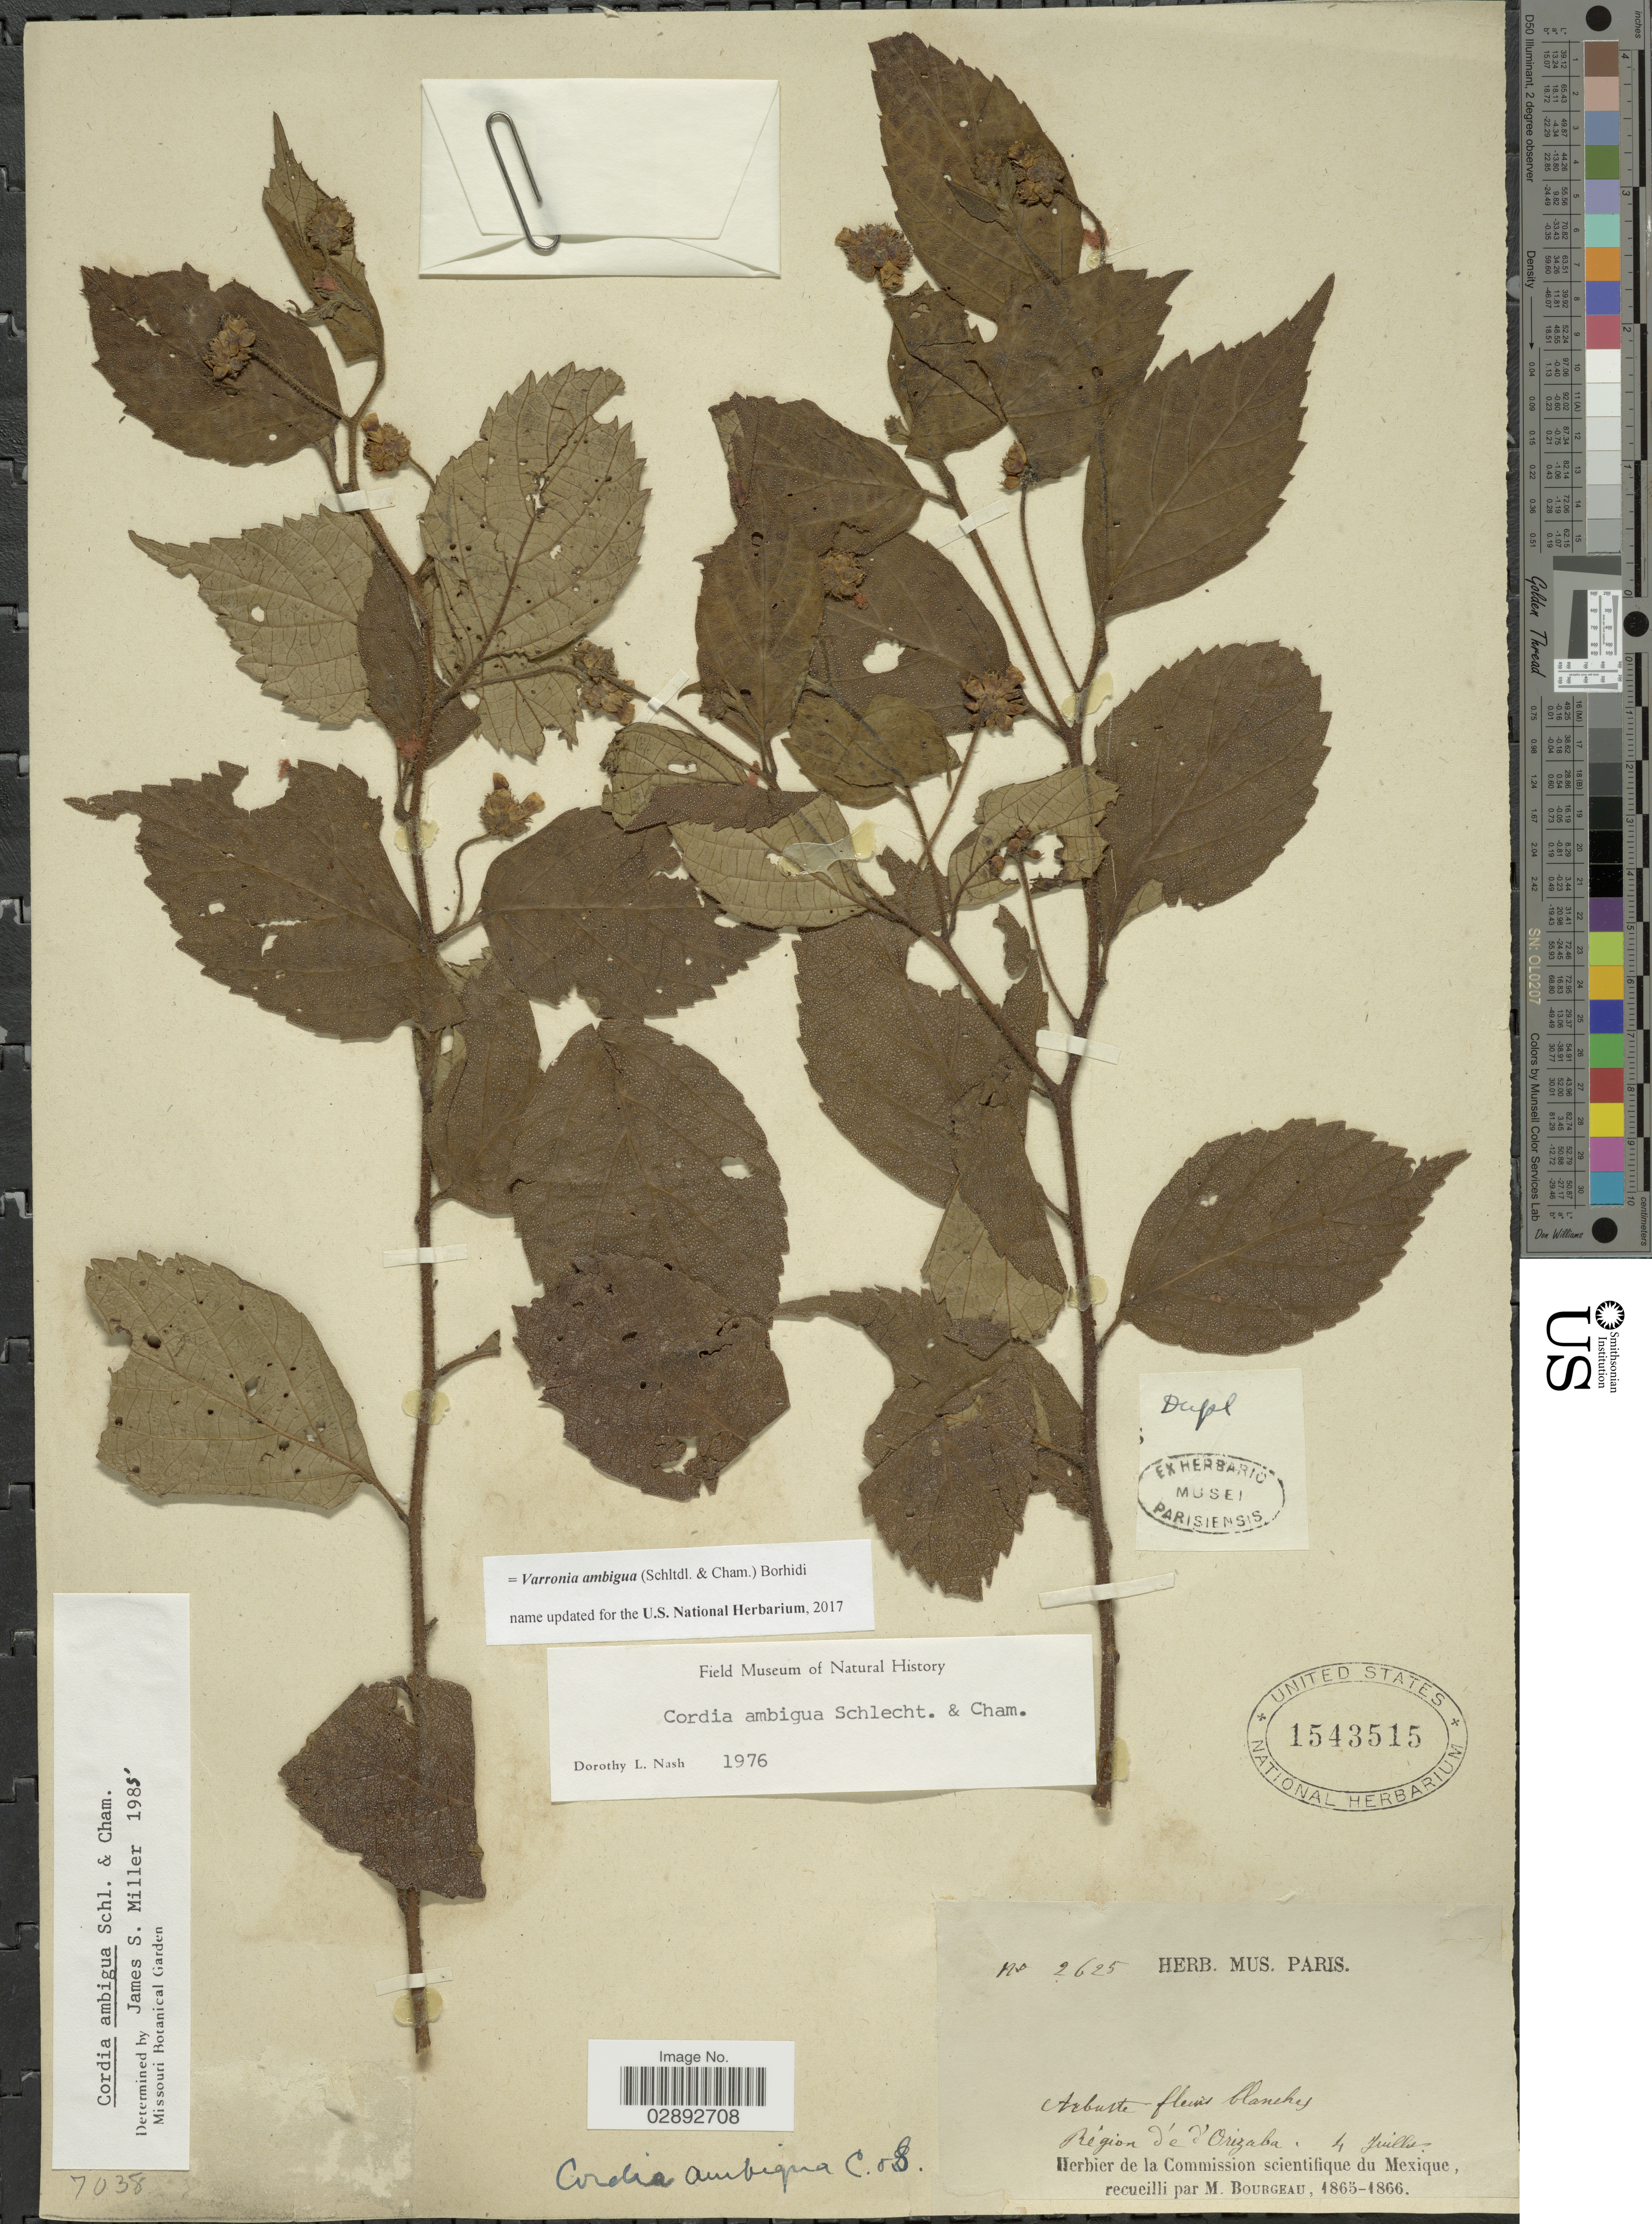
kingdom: Plantae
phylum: Tracheophyta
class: Magnoliopsida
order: Boraginales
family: Cordiaceae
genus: Varronia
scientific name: Varronia ambigua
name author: (Schltdl. & Cham.) Borhidi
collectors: M. Bourgeau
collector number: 2625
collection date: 1865-07-04/1866-07-04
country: Mexico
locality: Région d'e d'Orizaba.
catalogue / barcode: US 1543515